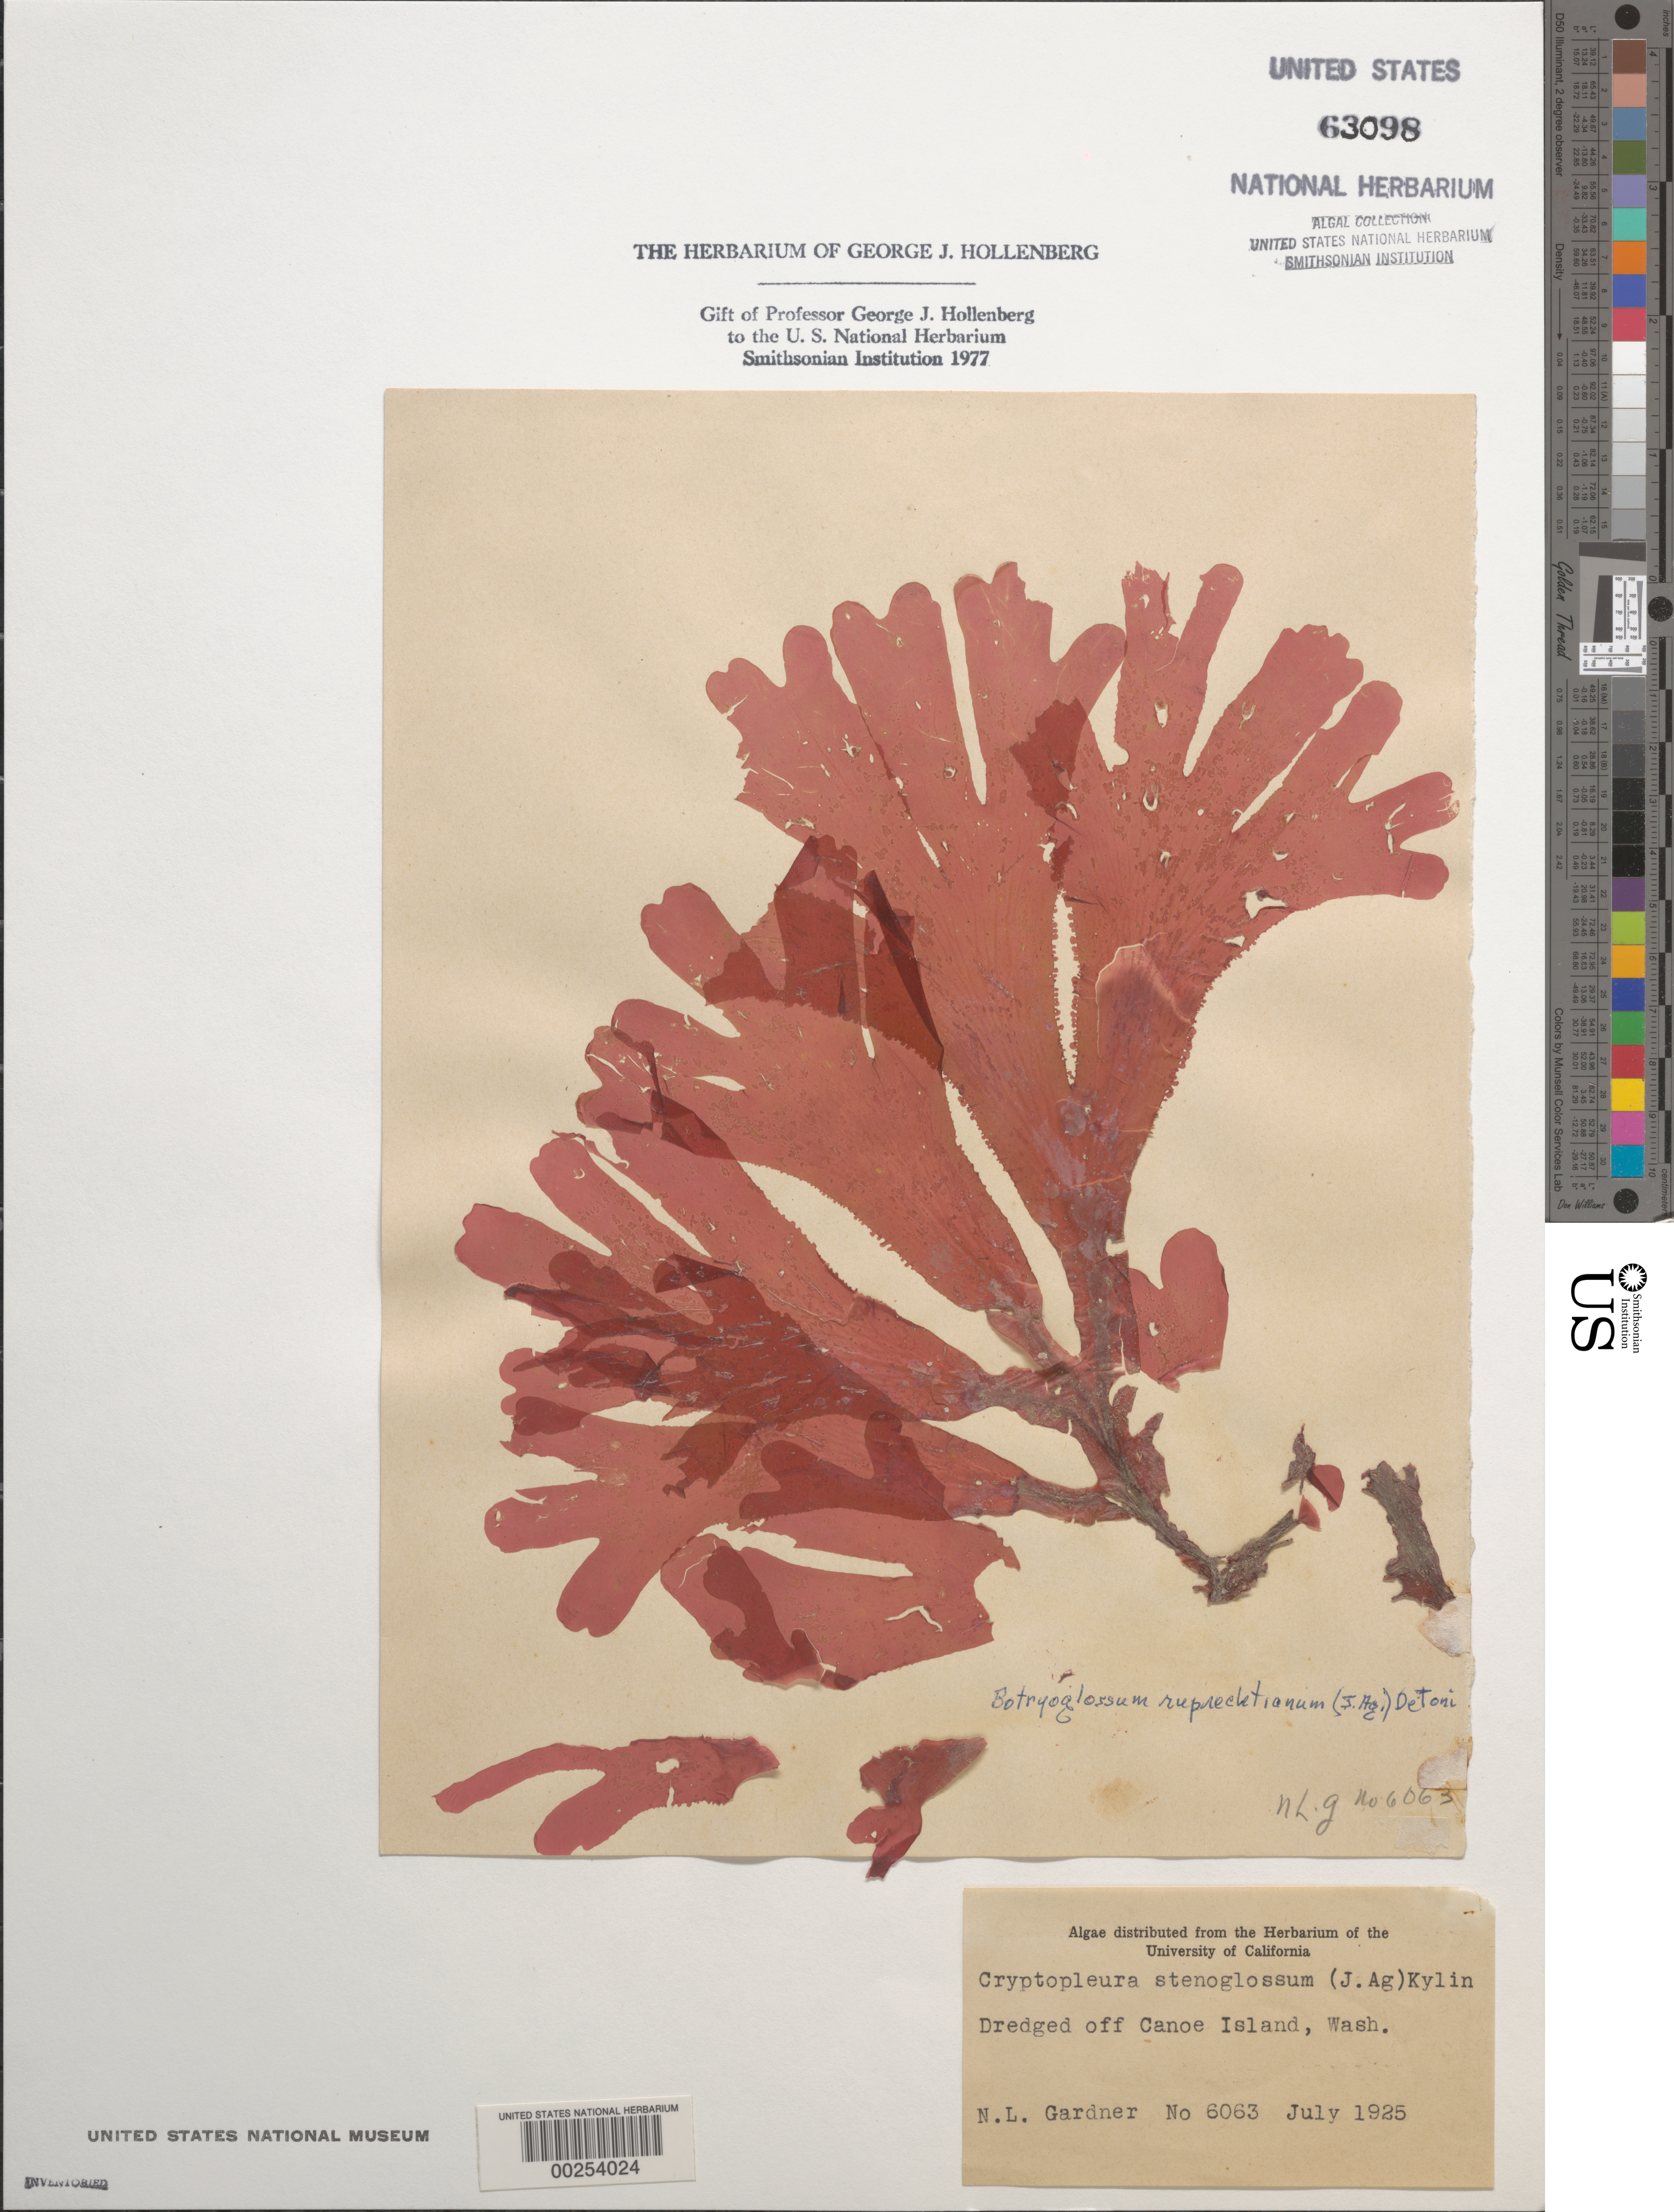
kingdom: Plantae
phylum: Rhodophyta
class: Florideophyceae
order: Ceramiales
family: Delesseriaceae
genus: Cryptopleura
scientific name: Cryptopleura ruprechtiana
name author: (J. Agardh) Kylin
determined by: Algae name updating Project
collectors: N. Gardner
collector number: NLG 6063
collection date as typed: Jul 1925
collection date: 1925-07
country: United States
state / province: Washington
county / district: San Juan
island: Canoe Island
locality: Off Canoe Island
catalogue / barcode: US 63098